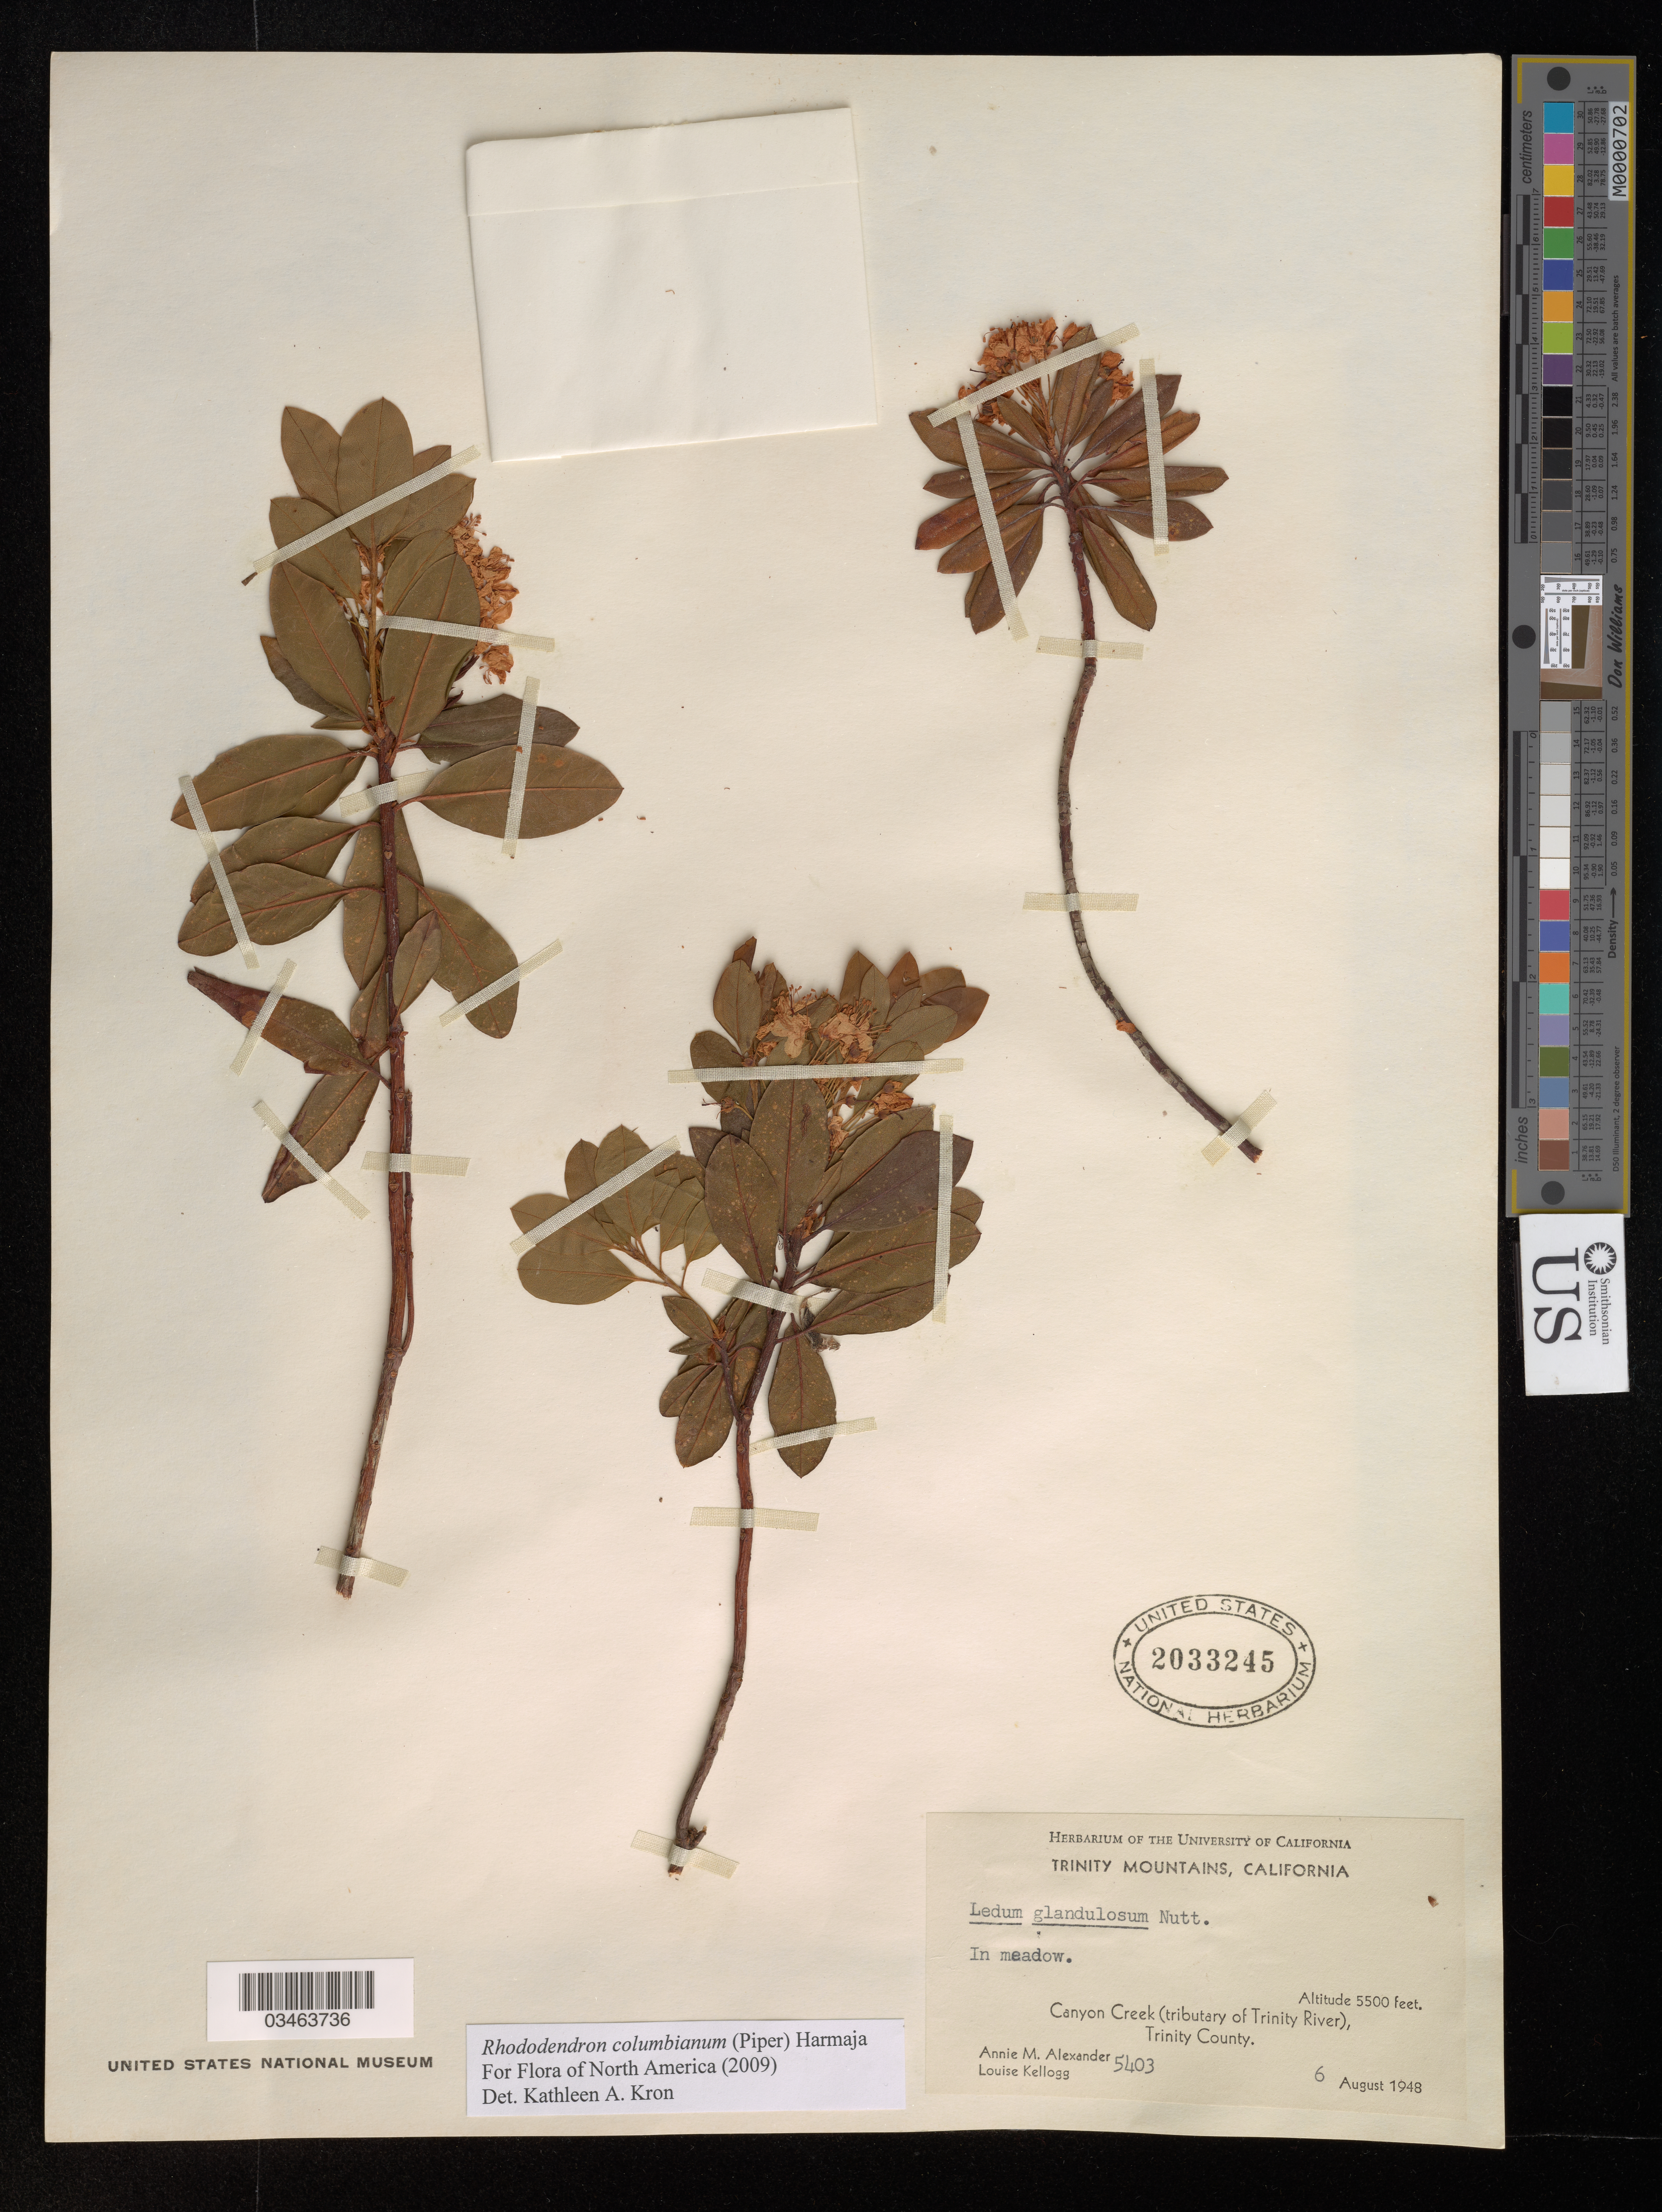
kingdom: Plantae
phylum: Tracheophyta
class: Magnoliopsida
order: Ericales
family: Ericaceae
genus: Rhododendron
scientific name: Rhododendron columbianum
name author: (Piper) Harmaja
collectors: A. M. Alexander & L. Kellogg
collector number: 5403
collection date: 1948-08-06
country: United States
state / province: California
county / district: Trinity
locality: Canyon Creek (tributary of Trinity River), Trinity County.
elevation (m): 1676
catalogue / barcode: US 2033245